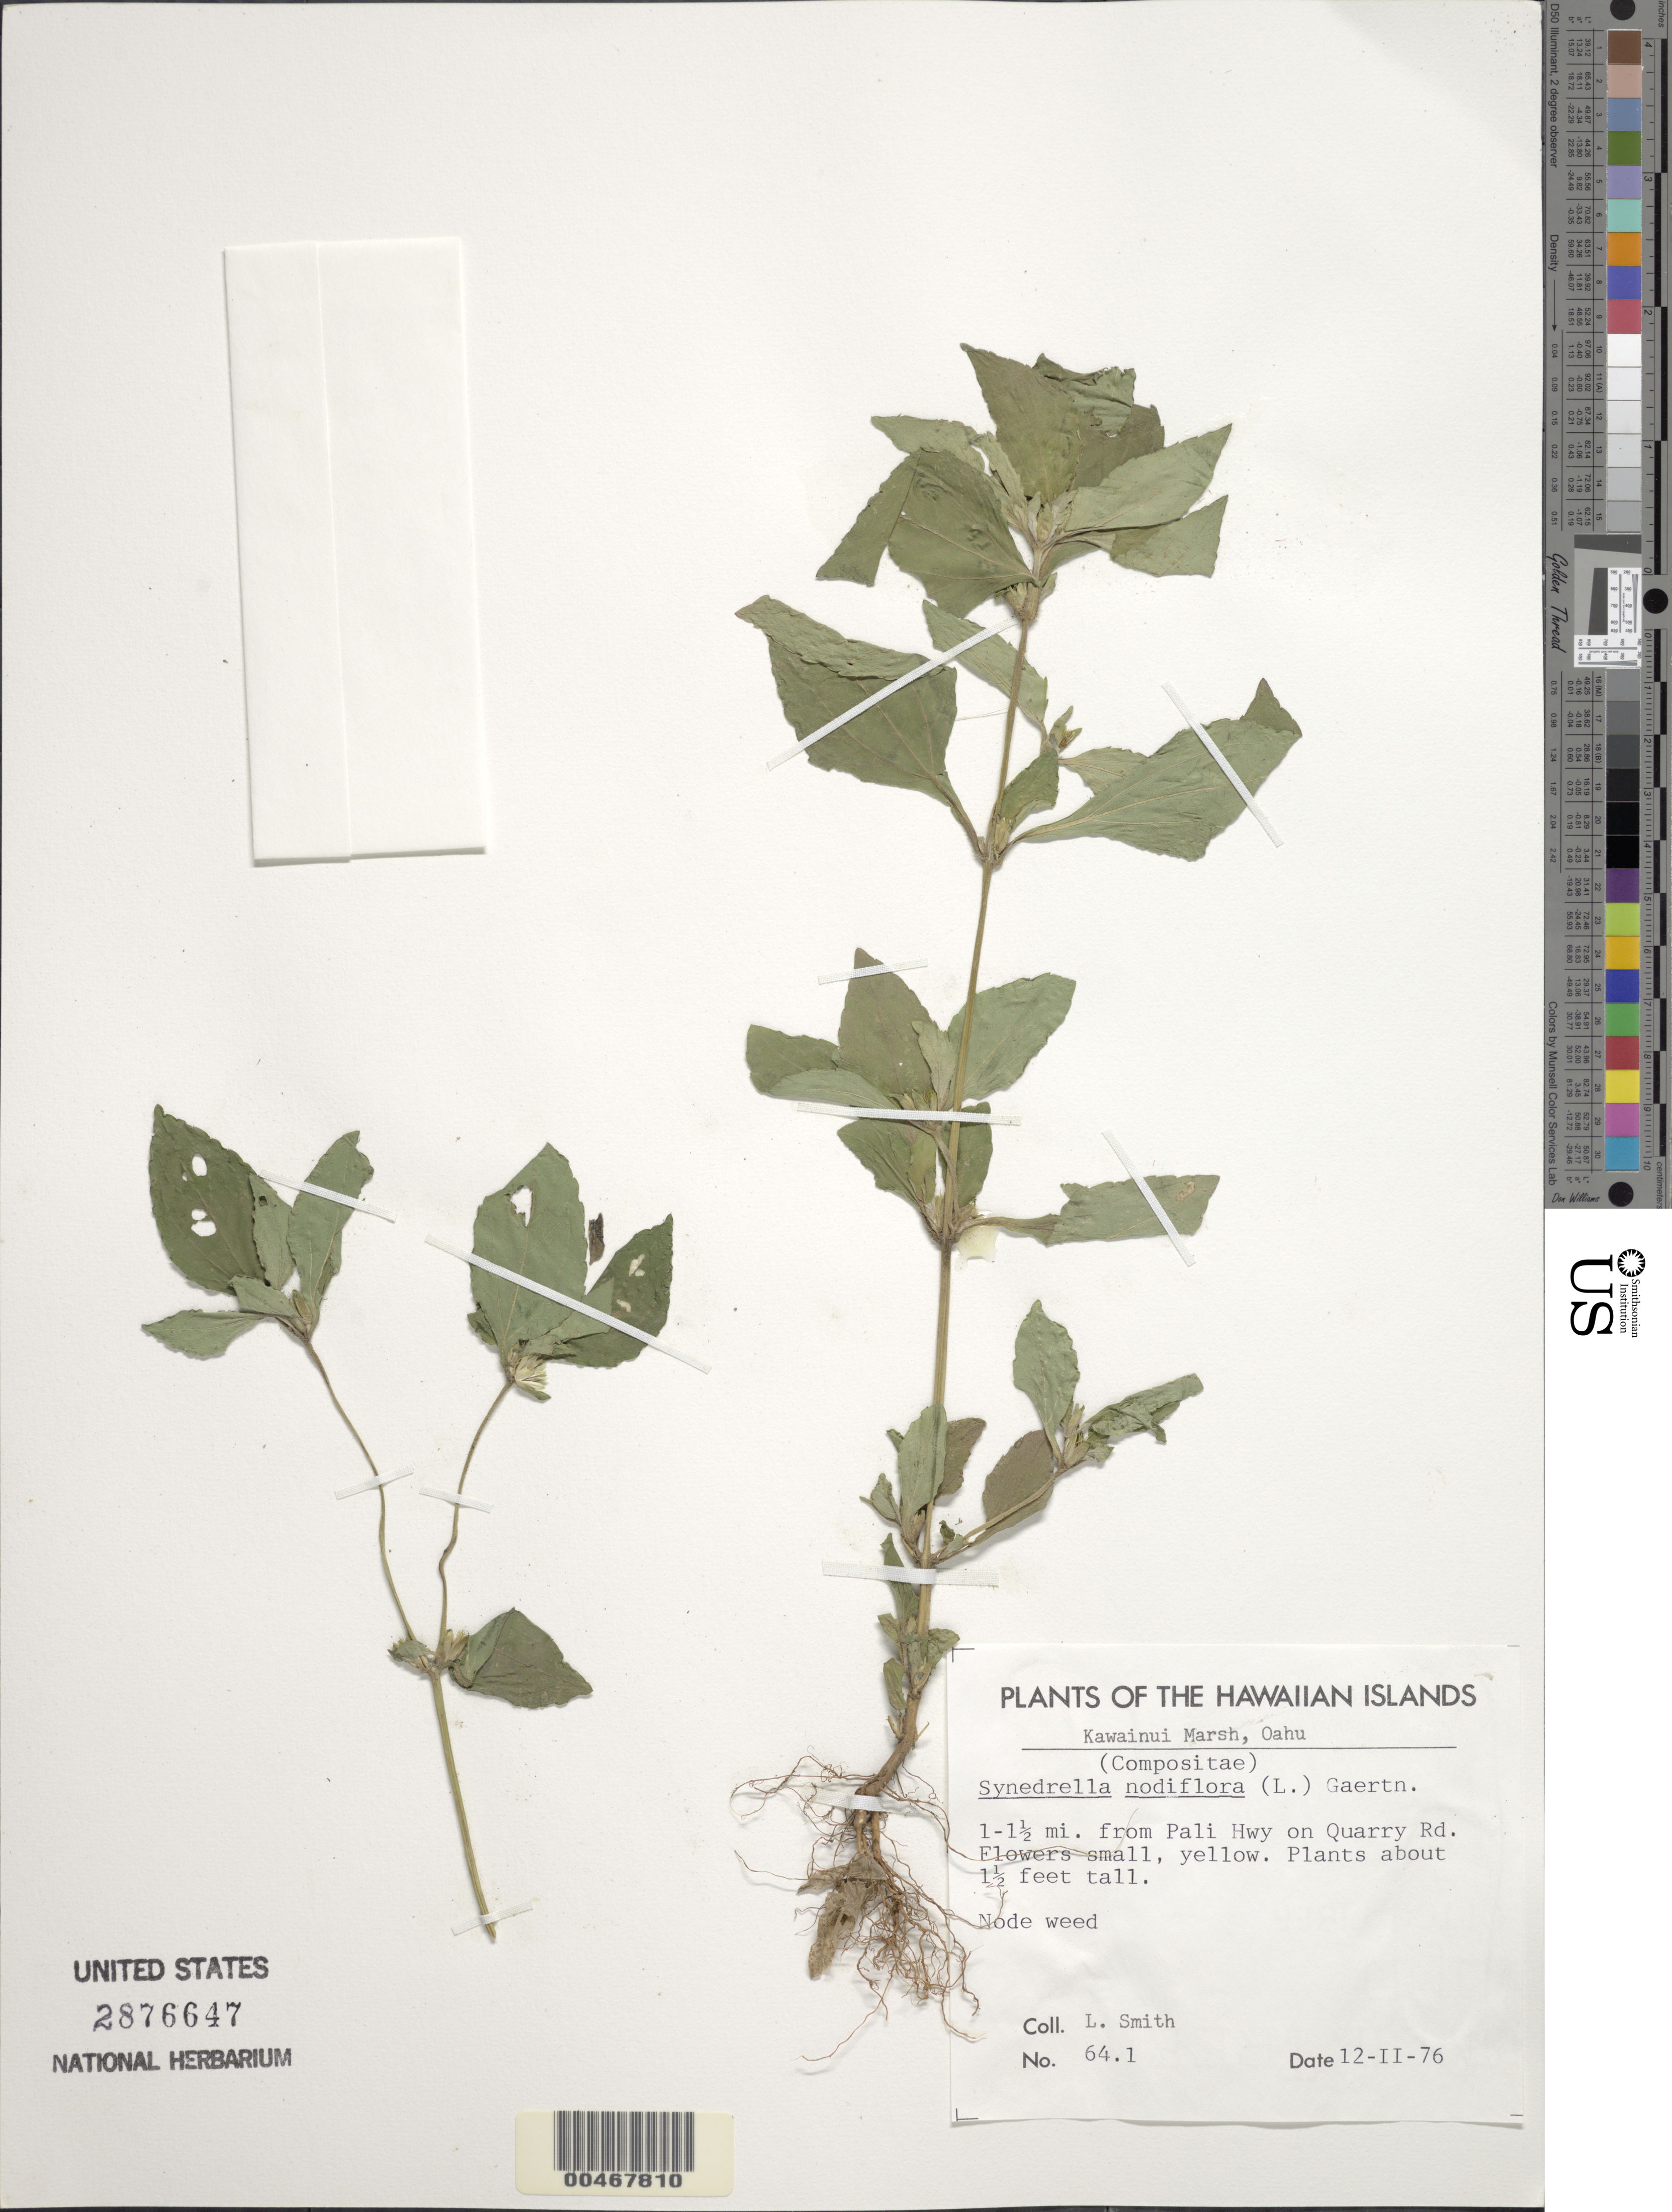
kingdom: Plantae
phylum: Tracheophyta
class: Magnoliopsida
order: Asterales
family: Asteraceae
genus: Synedrella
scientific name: Synedrella nodiflora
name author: (L.) Gaertn.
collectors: L. Smith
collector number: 64.1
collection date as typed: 12 Feb 1976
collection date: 1976-02-12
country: United States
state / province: Hawaii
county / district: Honolulu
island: Oahu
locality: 1-1.5 mi from Pali Hwy on Quarry Rd., Kawainui Marsh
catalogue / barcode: US 2876649